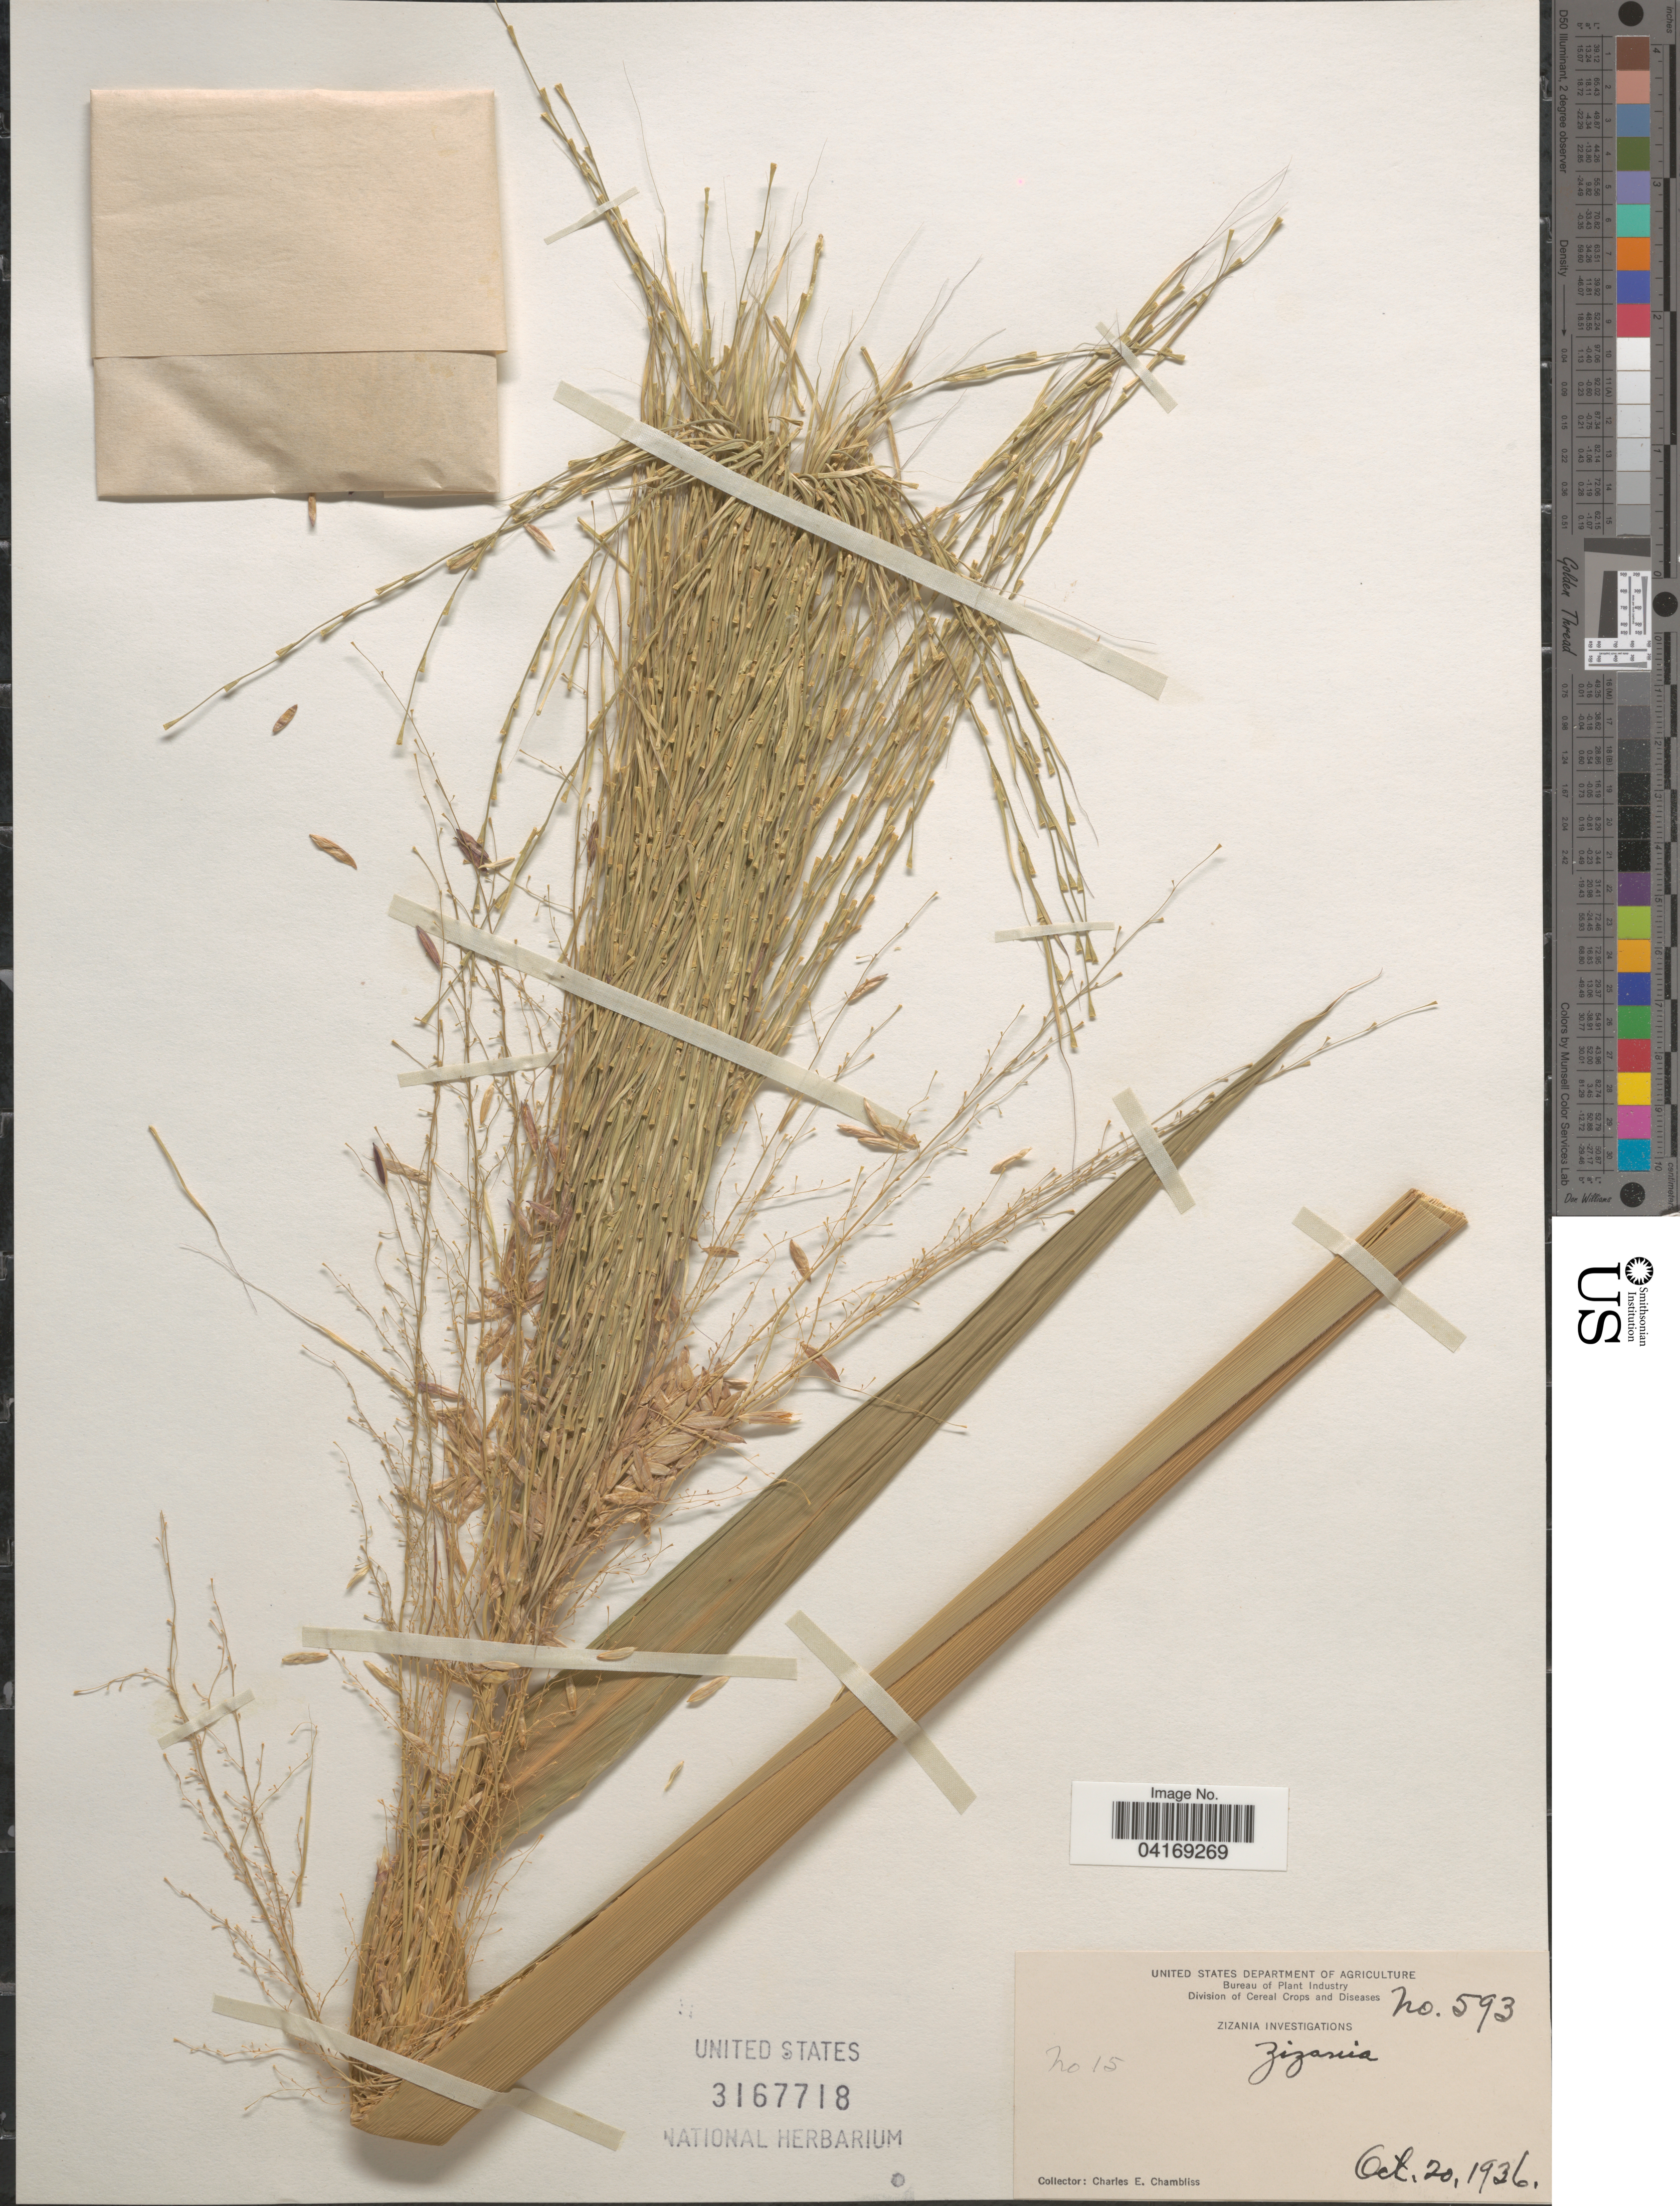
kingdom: Plantae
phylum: Tracheophyta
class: Liliopsida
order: Poales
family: Poaceae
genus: Zizania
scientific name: Zizania sp.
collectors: C. Chambliss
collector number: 593/15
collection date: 1936-10-20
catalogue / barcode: US 3167718